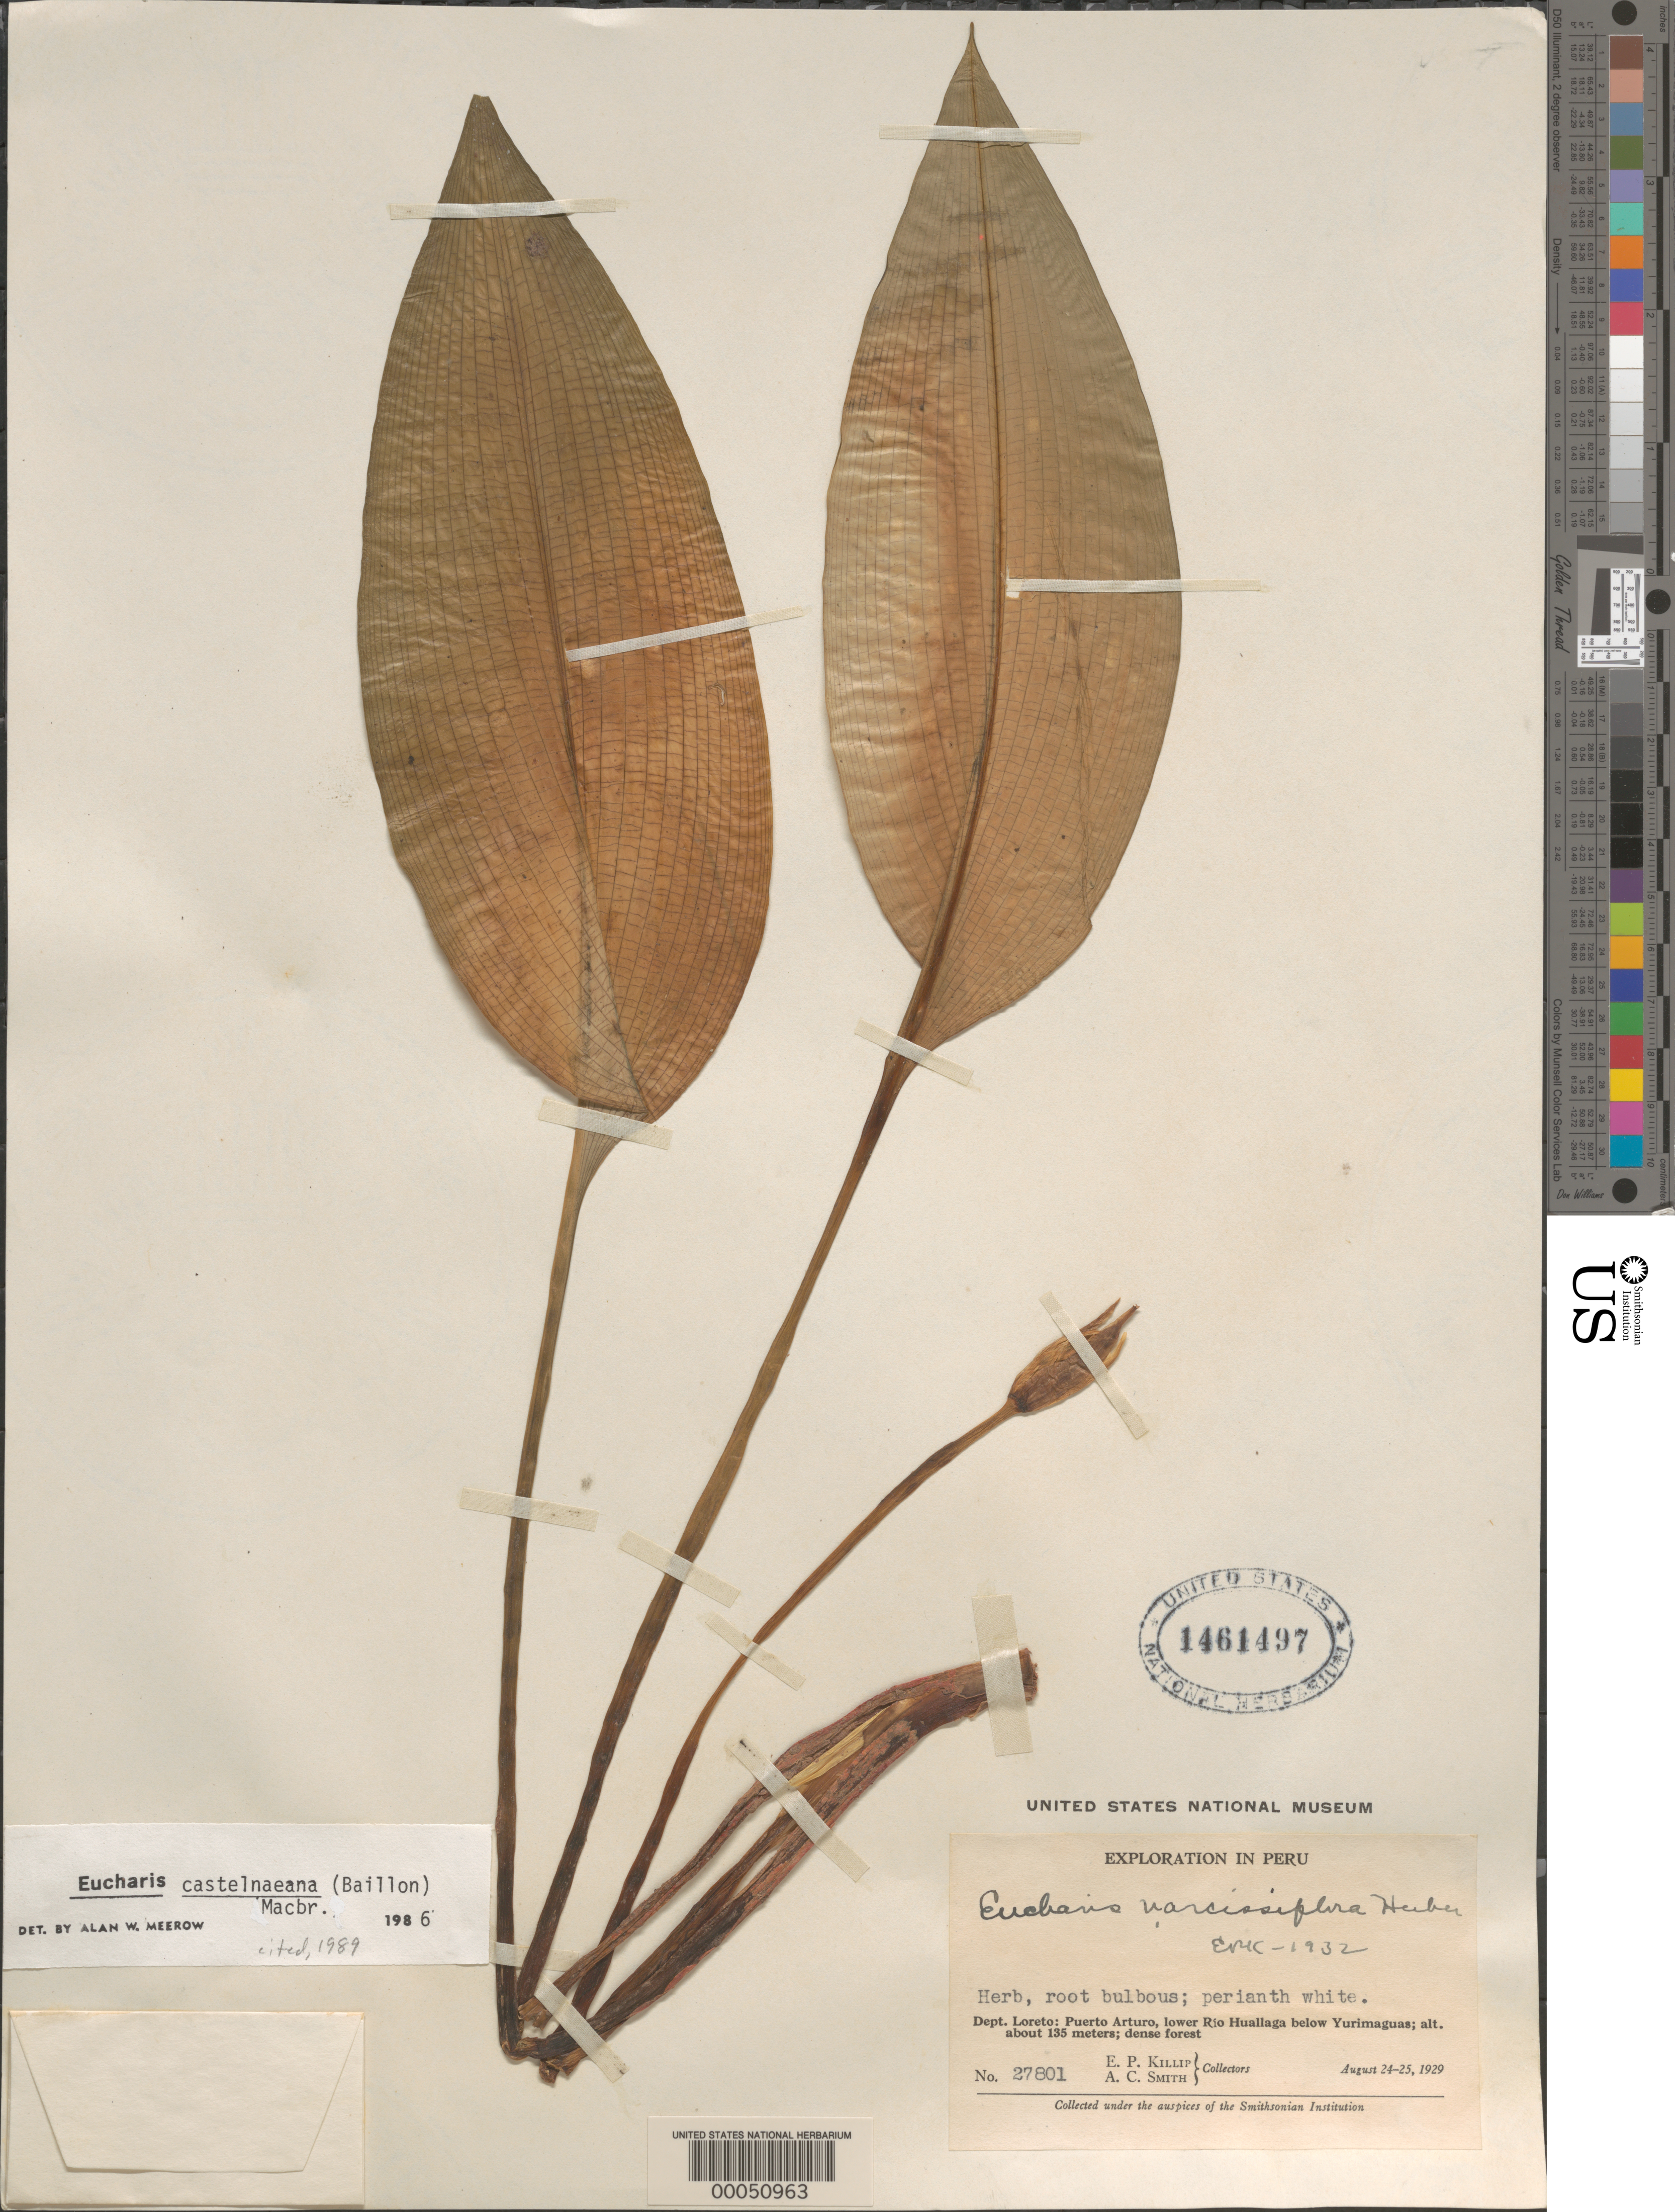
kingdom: Plantae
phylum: Tracheophyta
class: Liliopsida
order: Asparagales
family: Amaryllidaceae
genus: Eucharis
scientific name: Eucharis castelnaeana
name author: (Baill.) J.F. Macbr.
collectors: E. P. Killip & A. C. Smith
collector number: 27801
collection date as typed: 24 Aug 1929 to 25 Aug 1929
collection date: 1929-08-24/1929-08-25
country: Peru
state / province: Loreto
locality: Puerto arturo, lower rio huallaga below yurimaguas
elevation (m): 135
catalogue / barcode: US 1461497